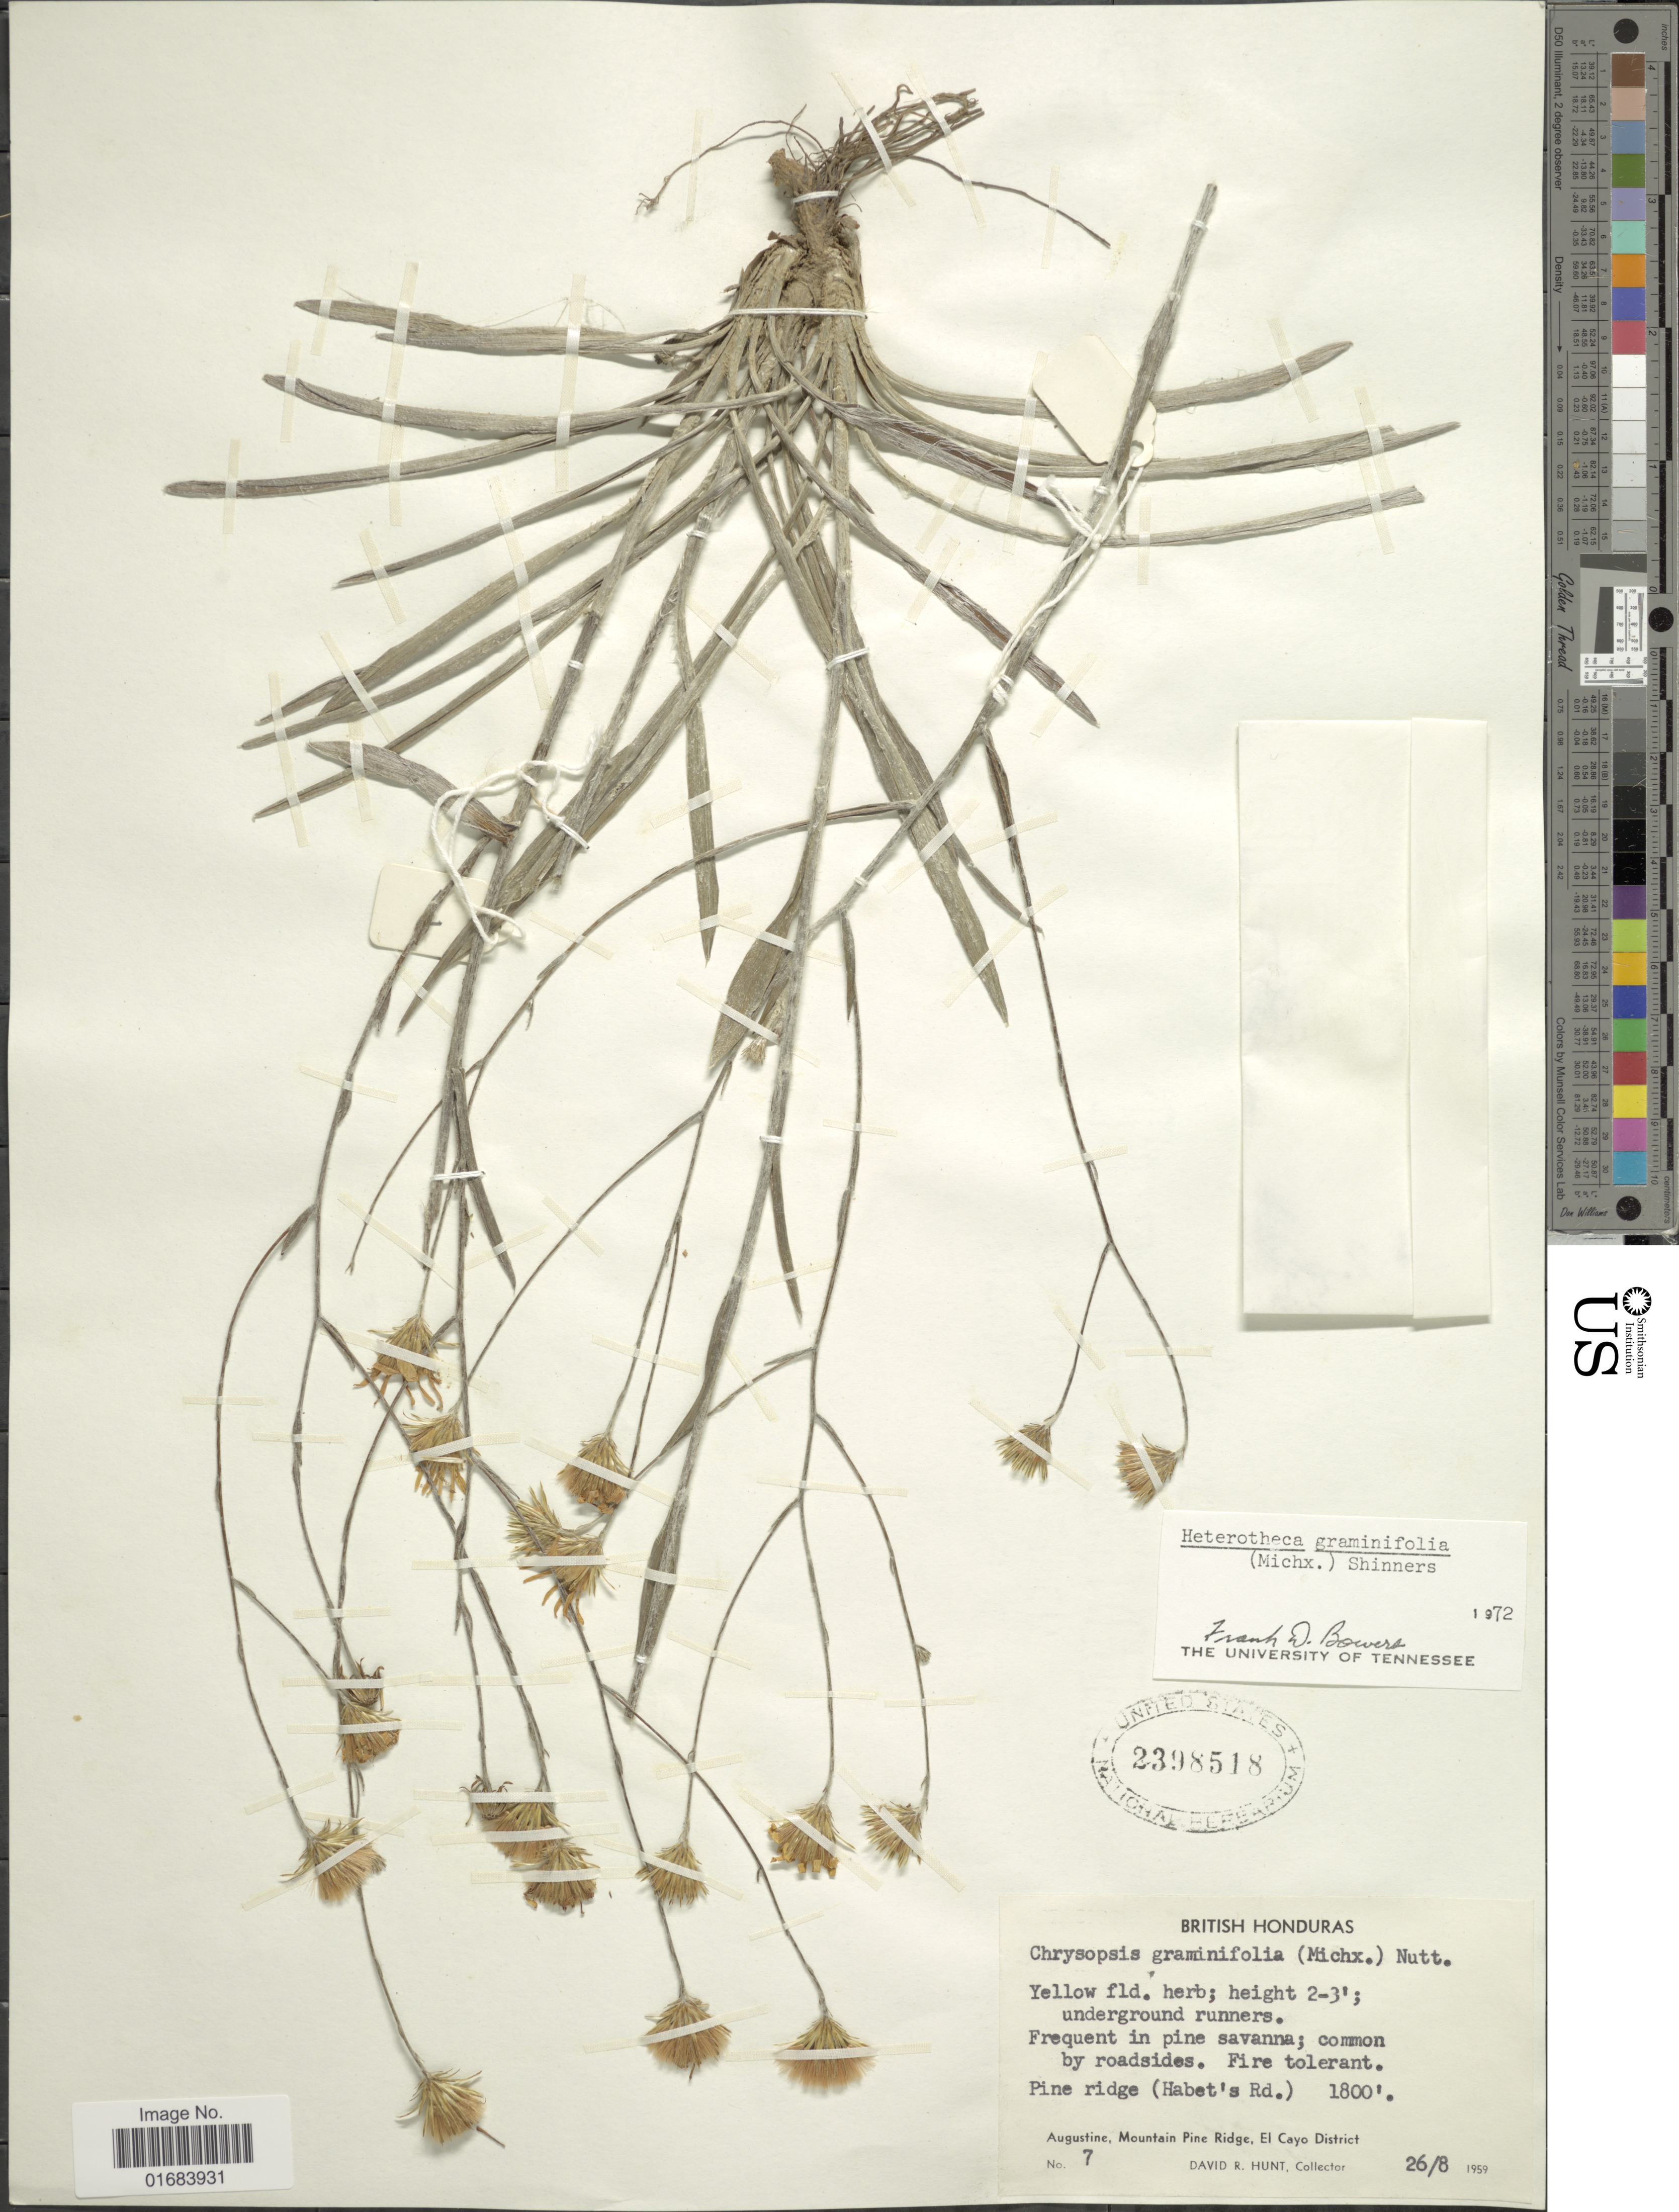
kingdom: Plantae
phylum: Tracheophyta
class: Magnoliopsida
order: Asterales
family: Asteraceae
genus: Pityopsis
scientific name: Pityopsis graminifolia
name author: (Michx.) Nutt.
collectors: D. R. Hunt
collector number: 7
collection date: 1959-08-26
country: Belize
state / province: Cayo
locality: British Honduras, Augustine, Mountain Pine Ridge, El Cayo District.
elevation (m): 549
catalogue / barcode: US 2398518